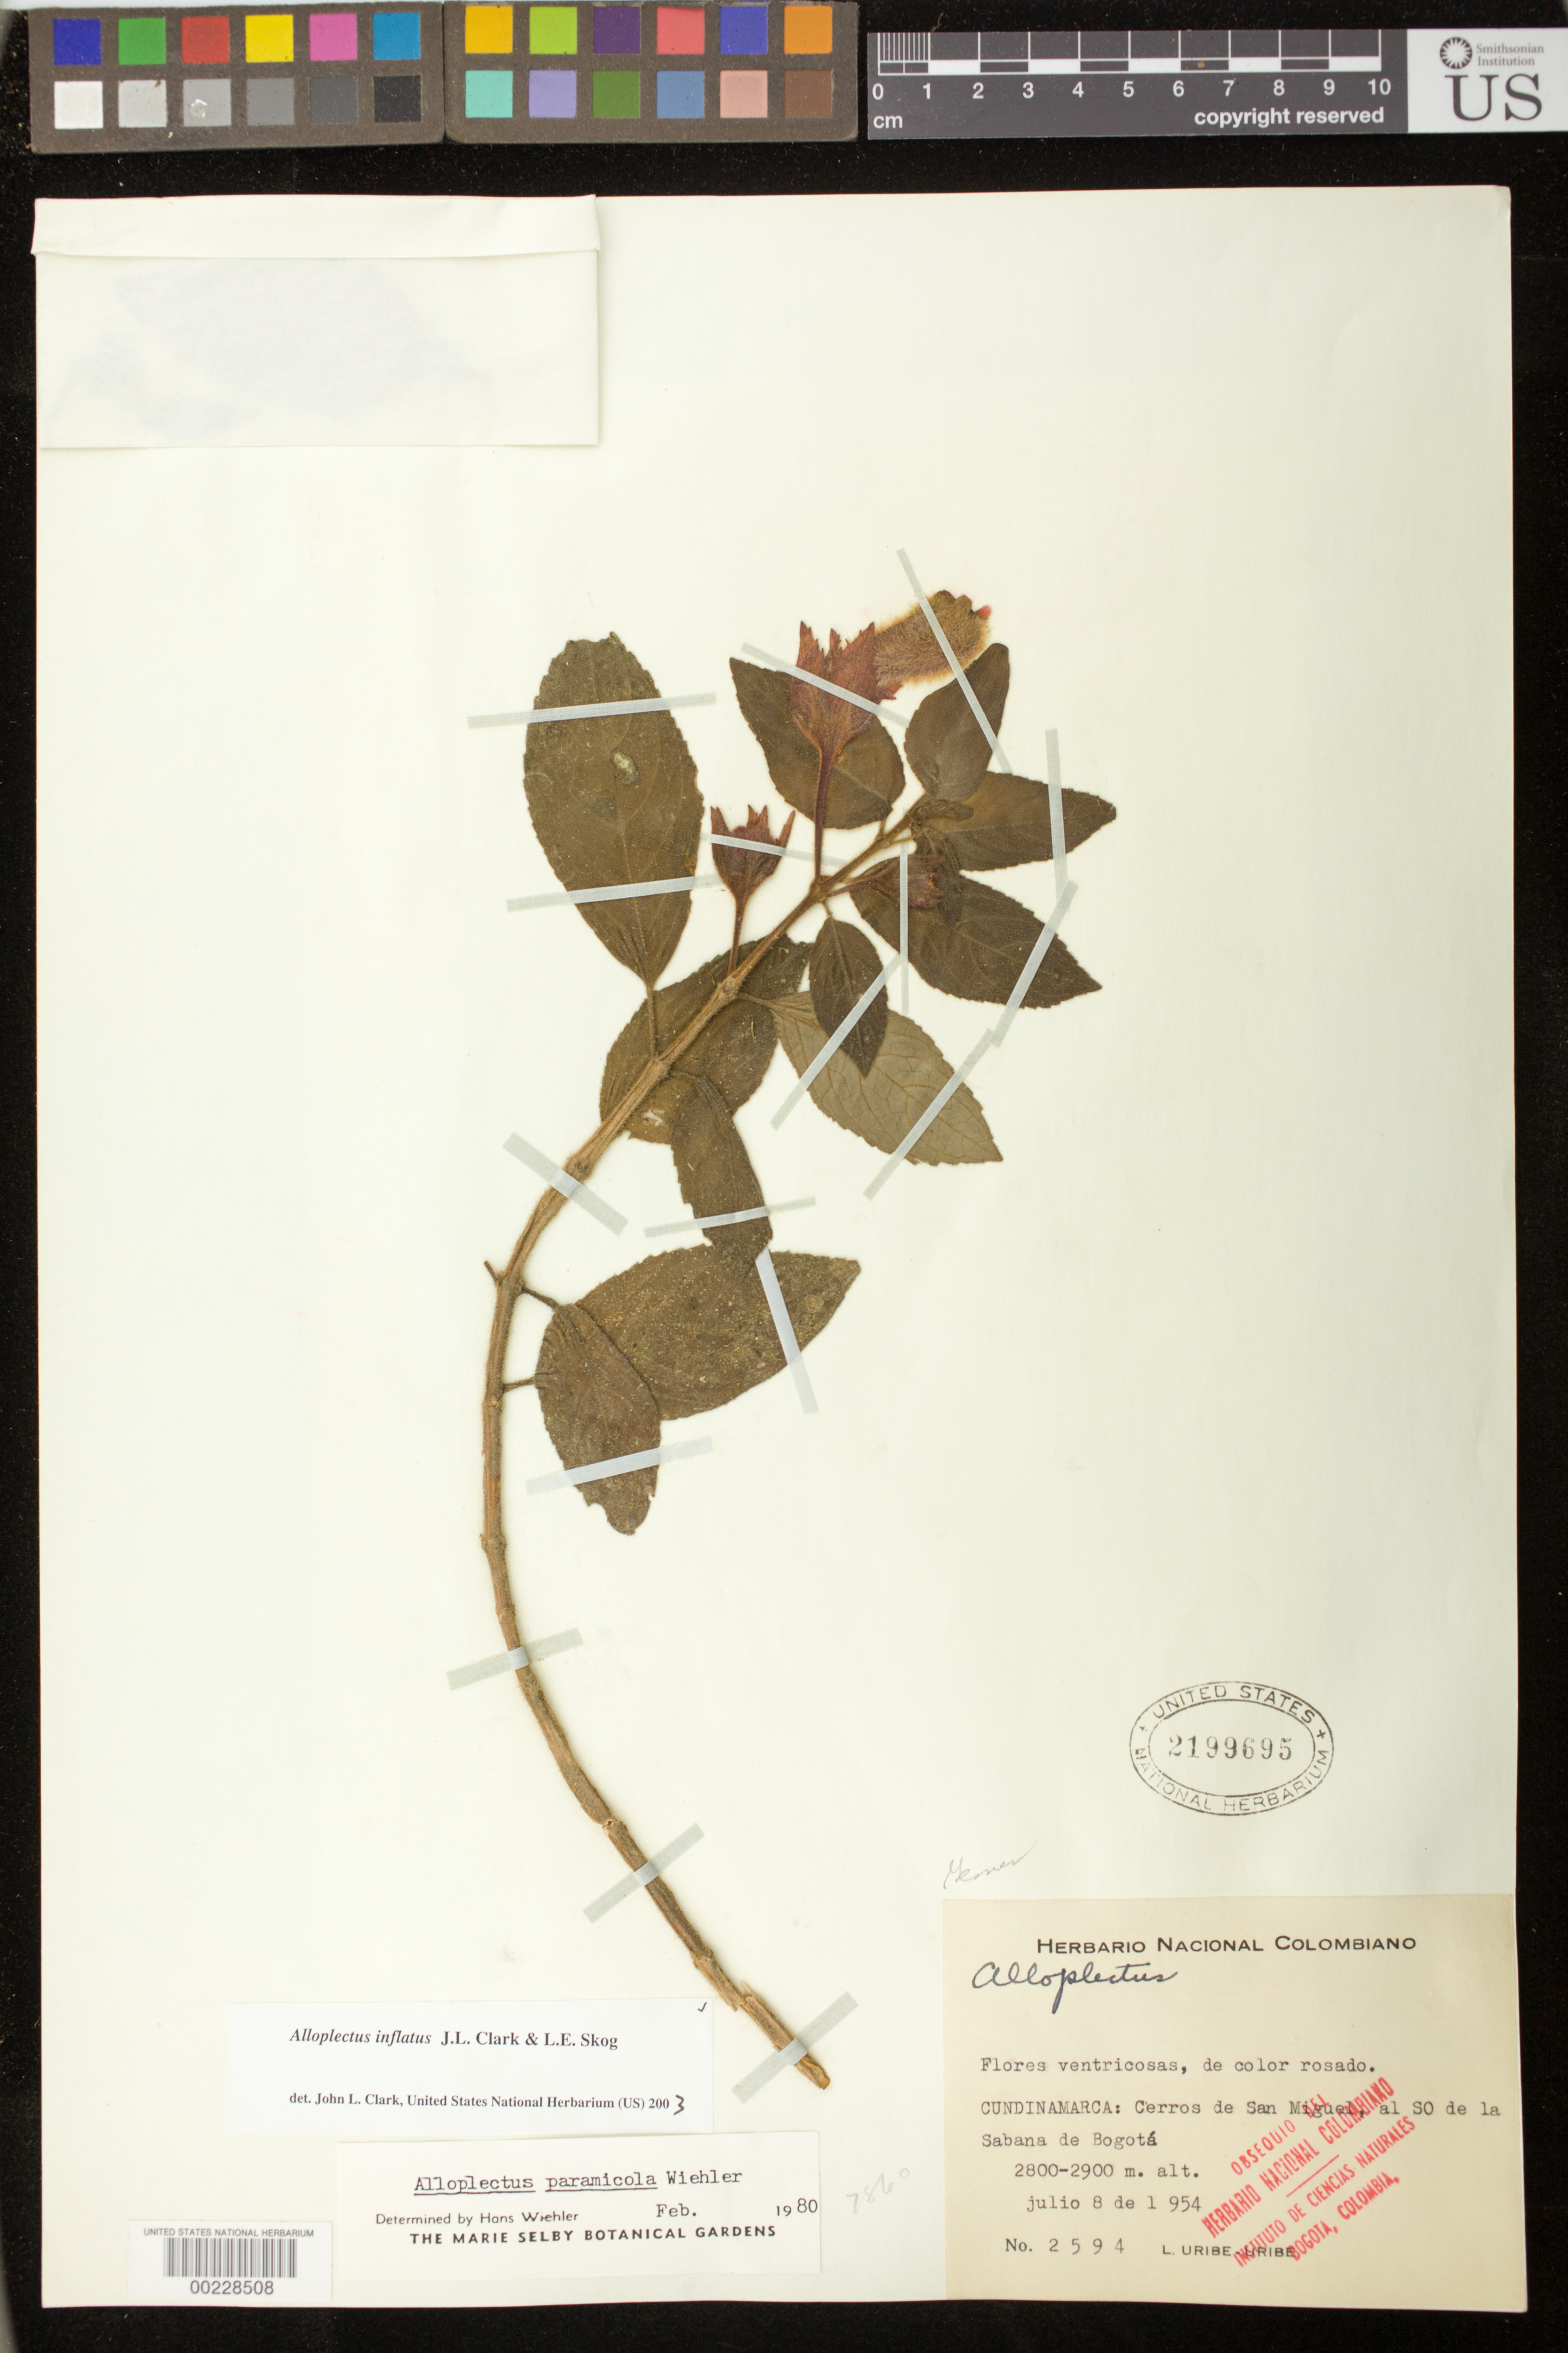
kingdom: Plantae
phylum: Tracheophyta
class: Magnoliopsida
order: Lamiales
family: Gesneriaceae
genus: Alloplectus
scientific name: Alloplectus inflatus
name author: J.L. Clark & L.E. Skog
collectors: L. Uribe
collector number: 2594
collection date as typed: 08 Jul 1954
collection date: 1954-07-08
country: Colombia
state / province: Cundinamarca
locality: Cerros de San Miguel, SW of la sabana de Bogota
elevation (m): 2800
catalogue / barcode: US 2199695